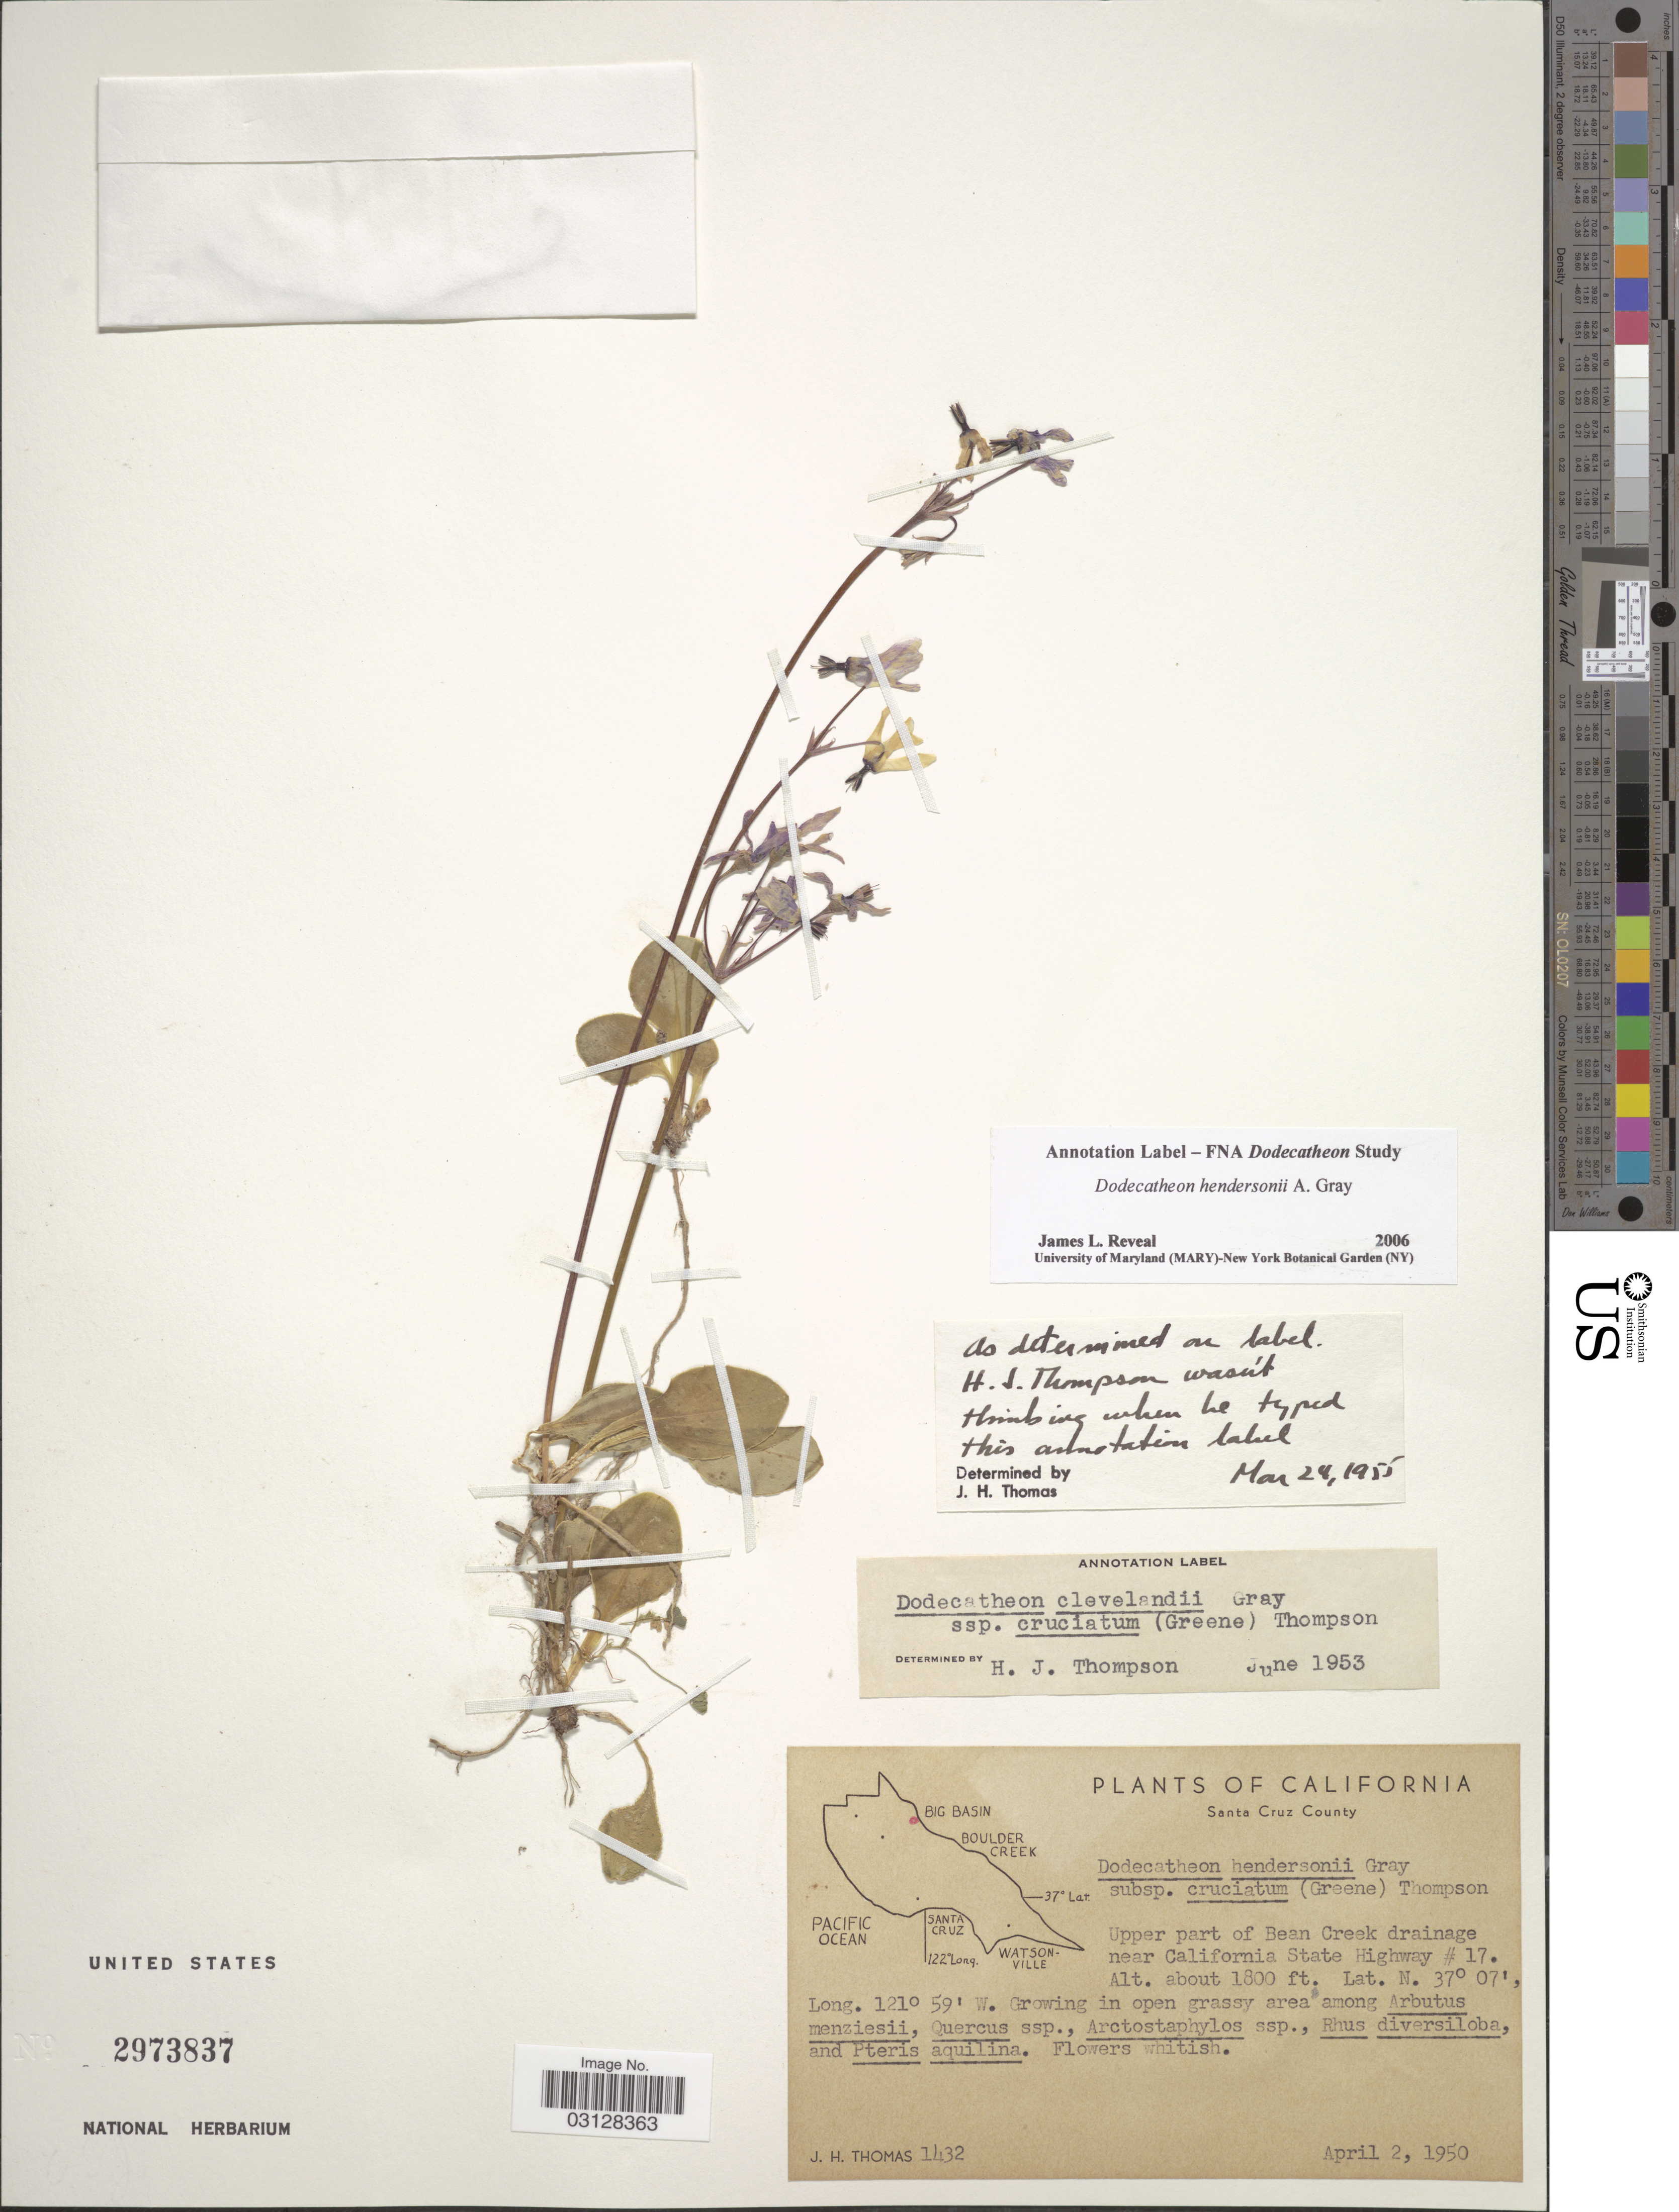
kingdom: Plantae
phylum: Tracheophyta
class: Magnoliopsida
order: Ericales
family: Primulaceae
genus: Dodecatheon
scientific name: Dodecatheon hendersonii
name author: A. Gray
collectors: J. H. Thomas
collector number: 1432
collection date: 1950-04-02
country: United States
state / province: California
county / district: Santa Cruz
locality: Santa Cruz County. Upland part of Bean Creek drainage near California State Highway #17.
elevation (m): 549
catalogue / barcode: US 2973837